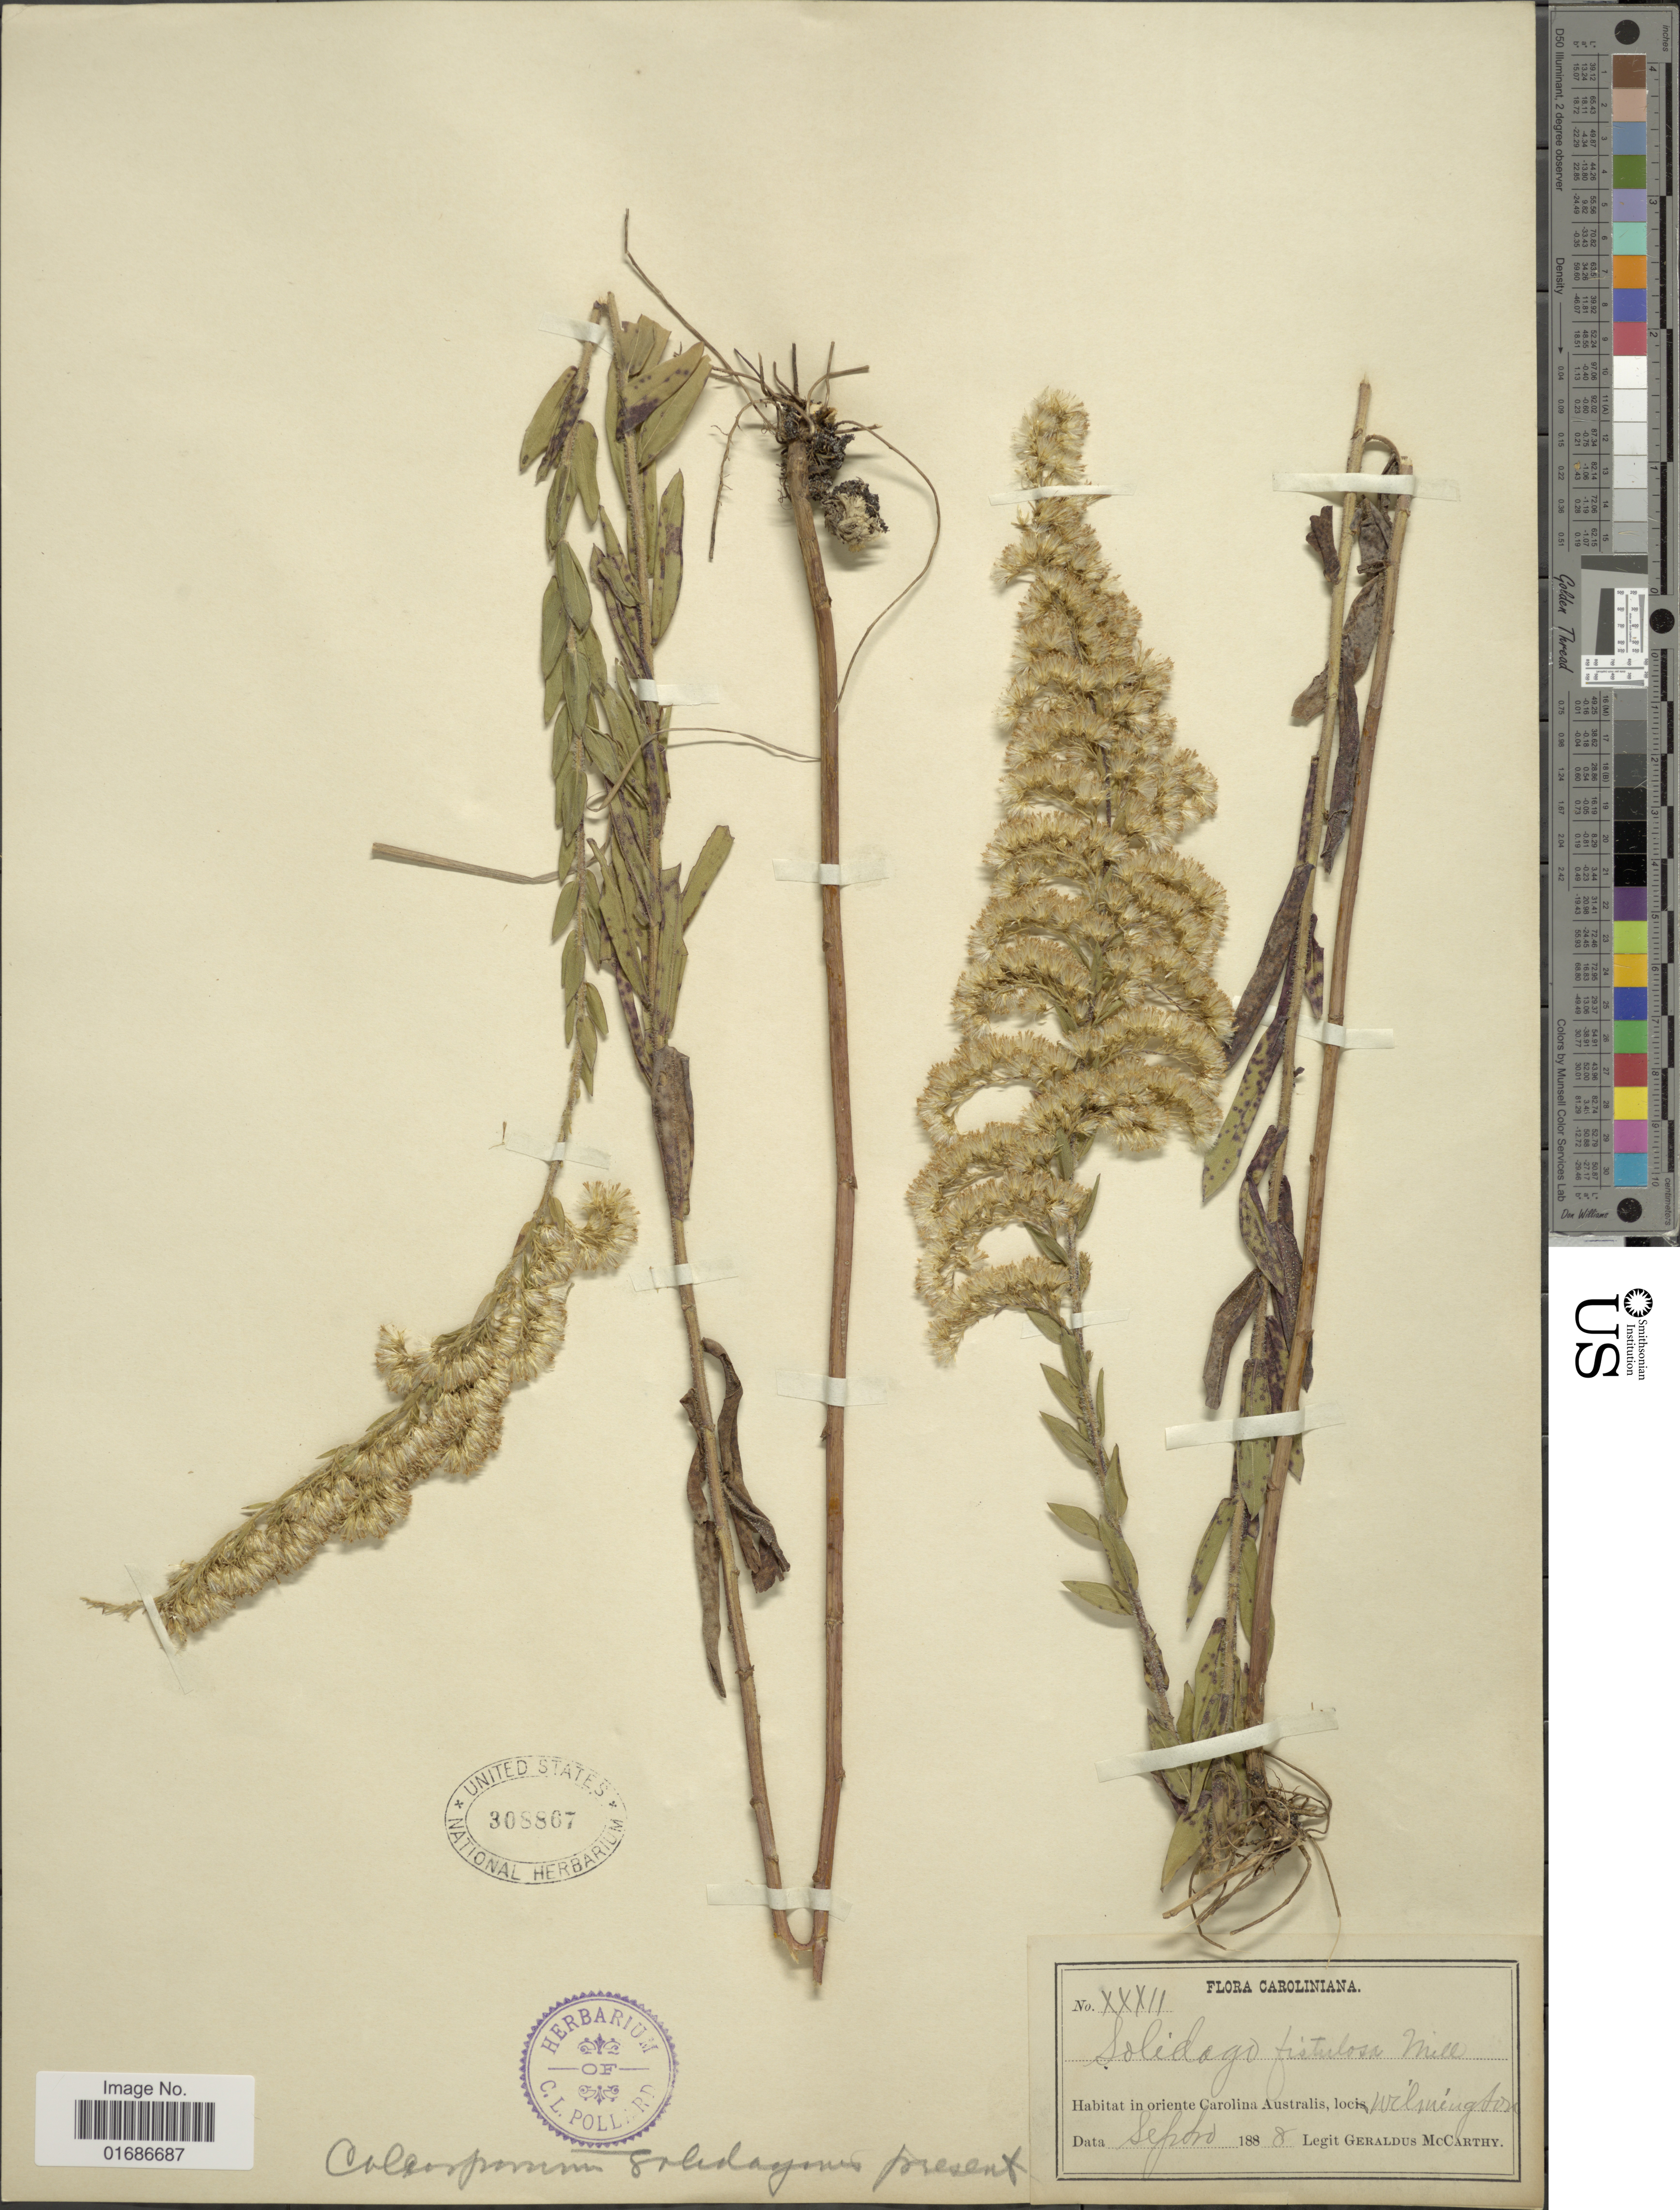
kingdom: Plantae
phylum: Tracheophyta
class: Magnoliopsida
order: Asterales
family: Asteraceae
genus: Solidago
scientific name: Solidago fistulosa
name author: Mill.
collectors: M. McCarthy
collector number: xxxii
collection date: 1888-09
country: United States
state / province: North Carolina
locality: Wilmington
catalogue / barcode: US 308867